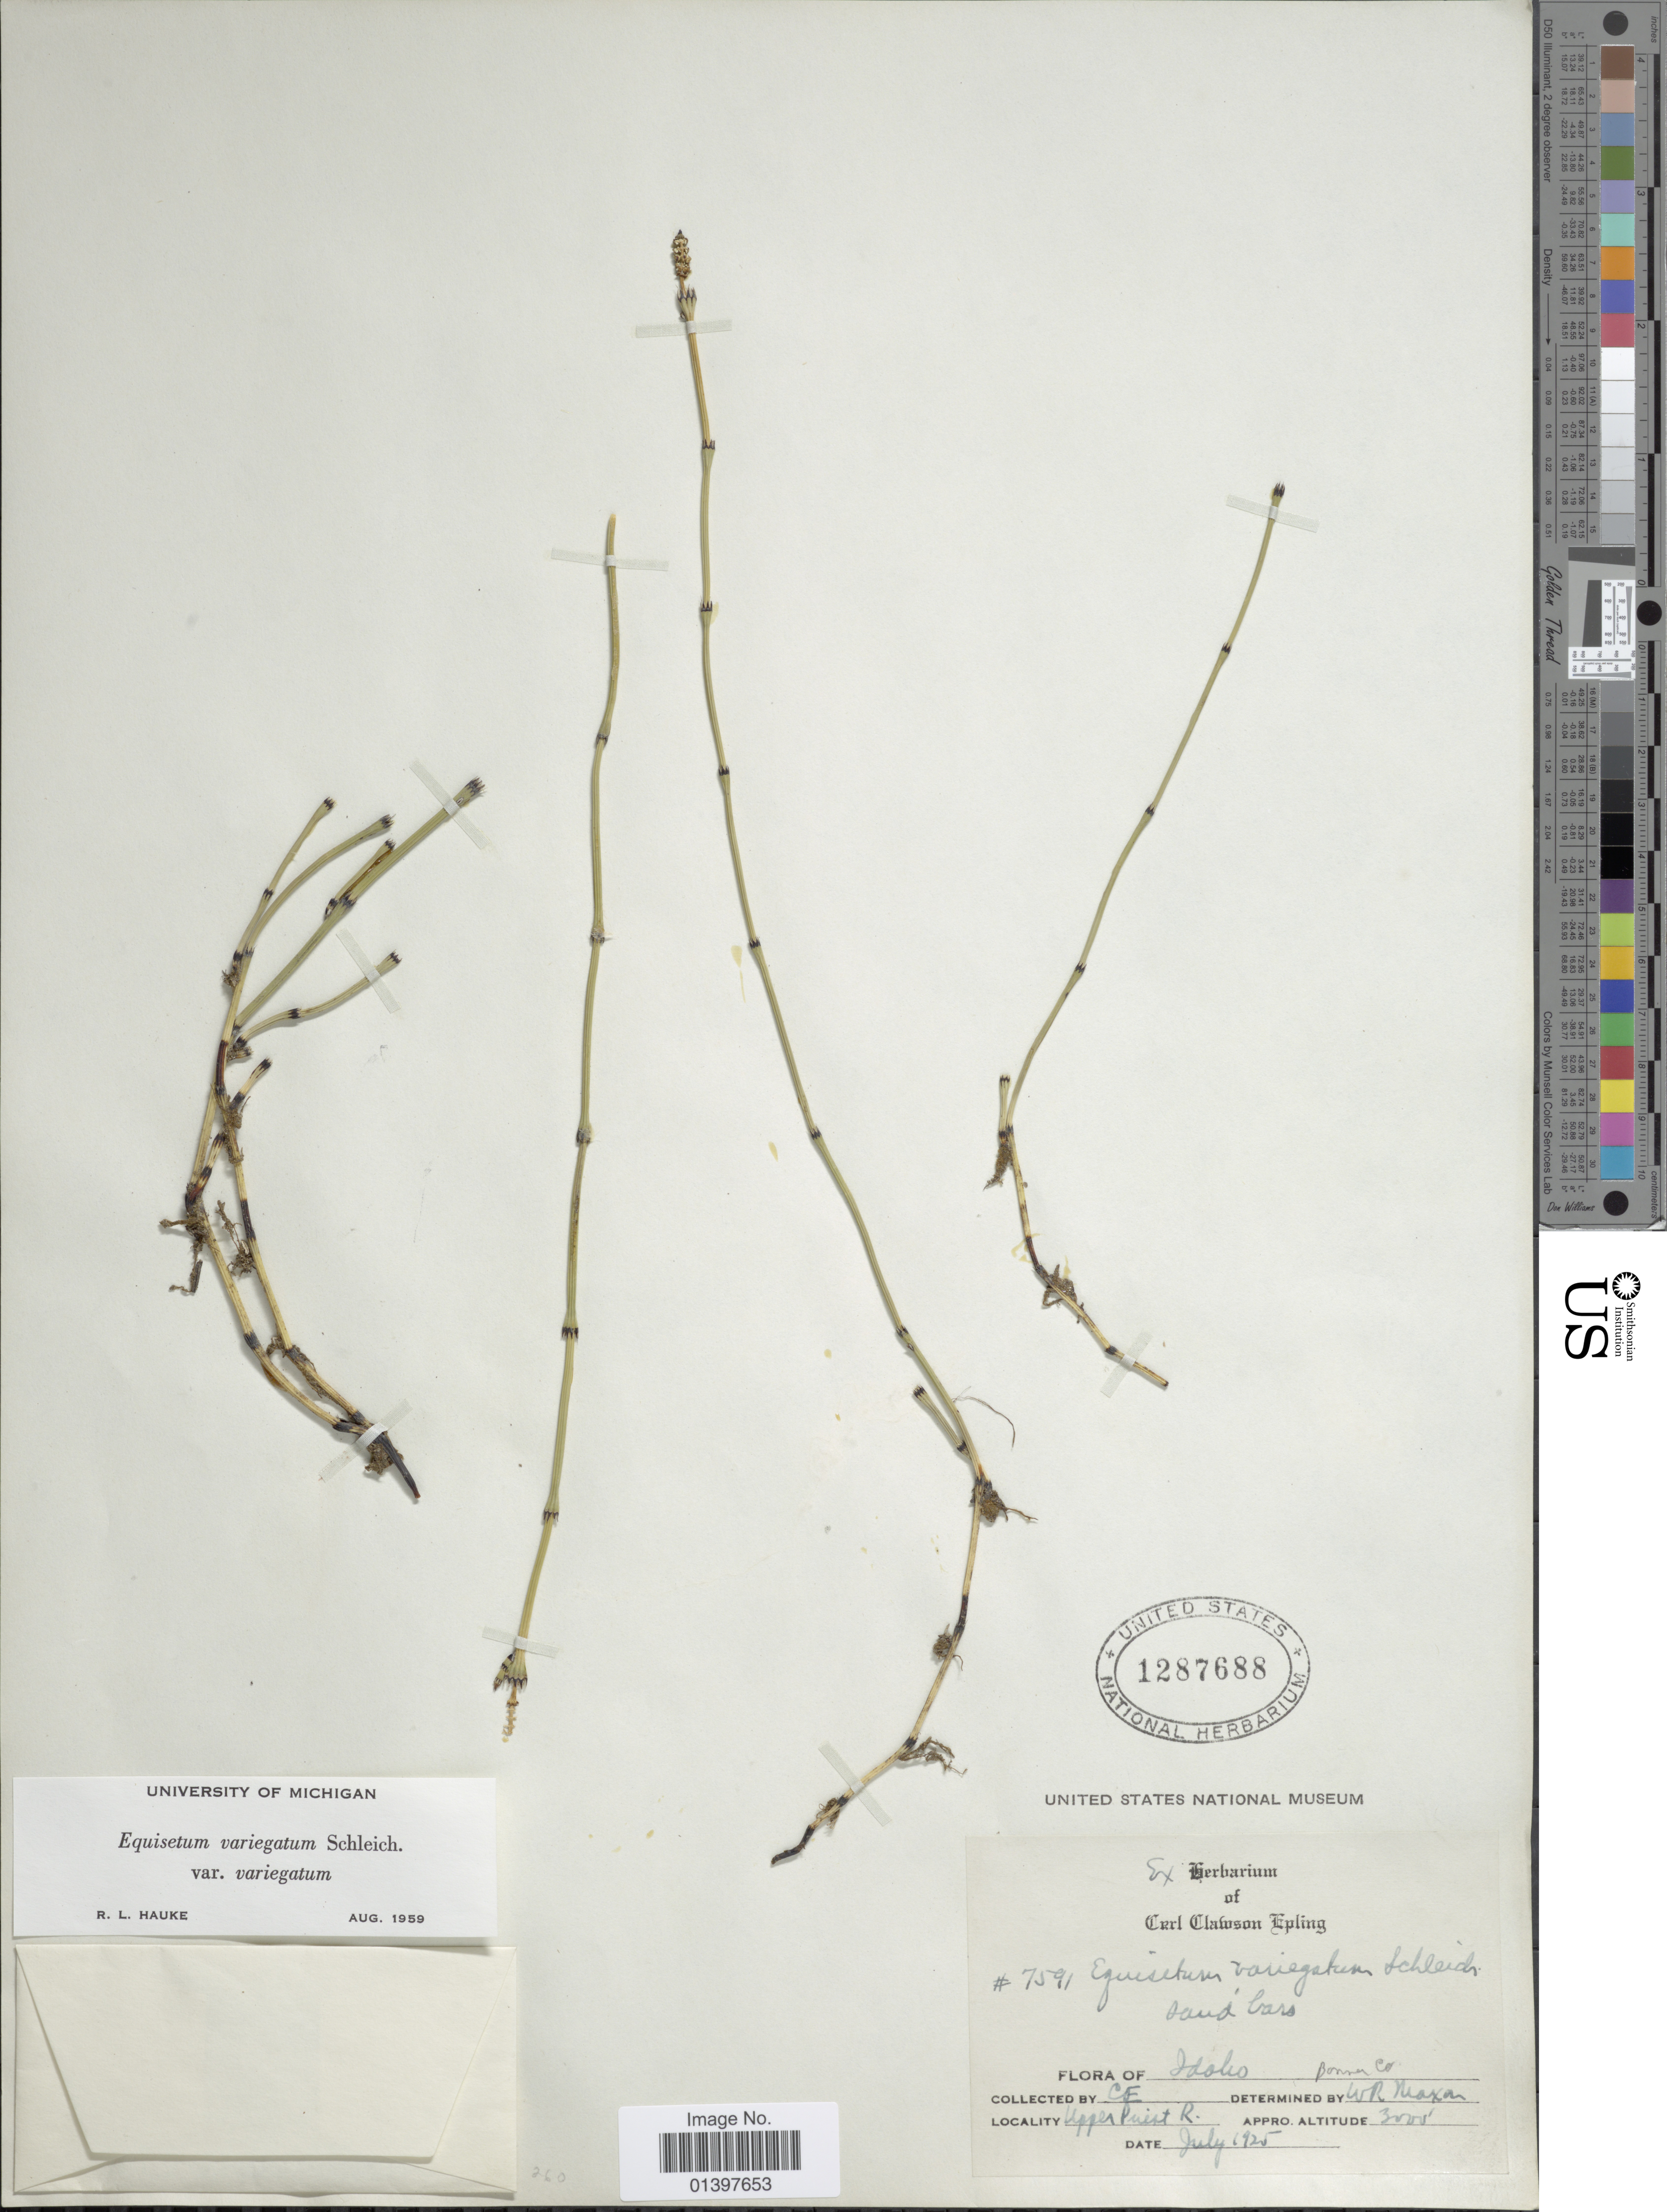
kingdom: Plantae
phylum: Tracheophyta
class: Polypodiopsida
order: Equisetales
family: Equisetaceae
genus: Equisetum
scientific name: Equisetum variegatum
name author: Schleich. ex F. Weber & D. Mohr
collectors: C. C. Epling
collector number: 7591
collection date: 1925-07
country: United States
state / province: Idaho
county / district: Bonner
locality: Upper priest R.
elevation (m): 914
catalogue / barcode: US 1287688